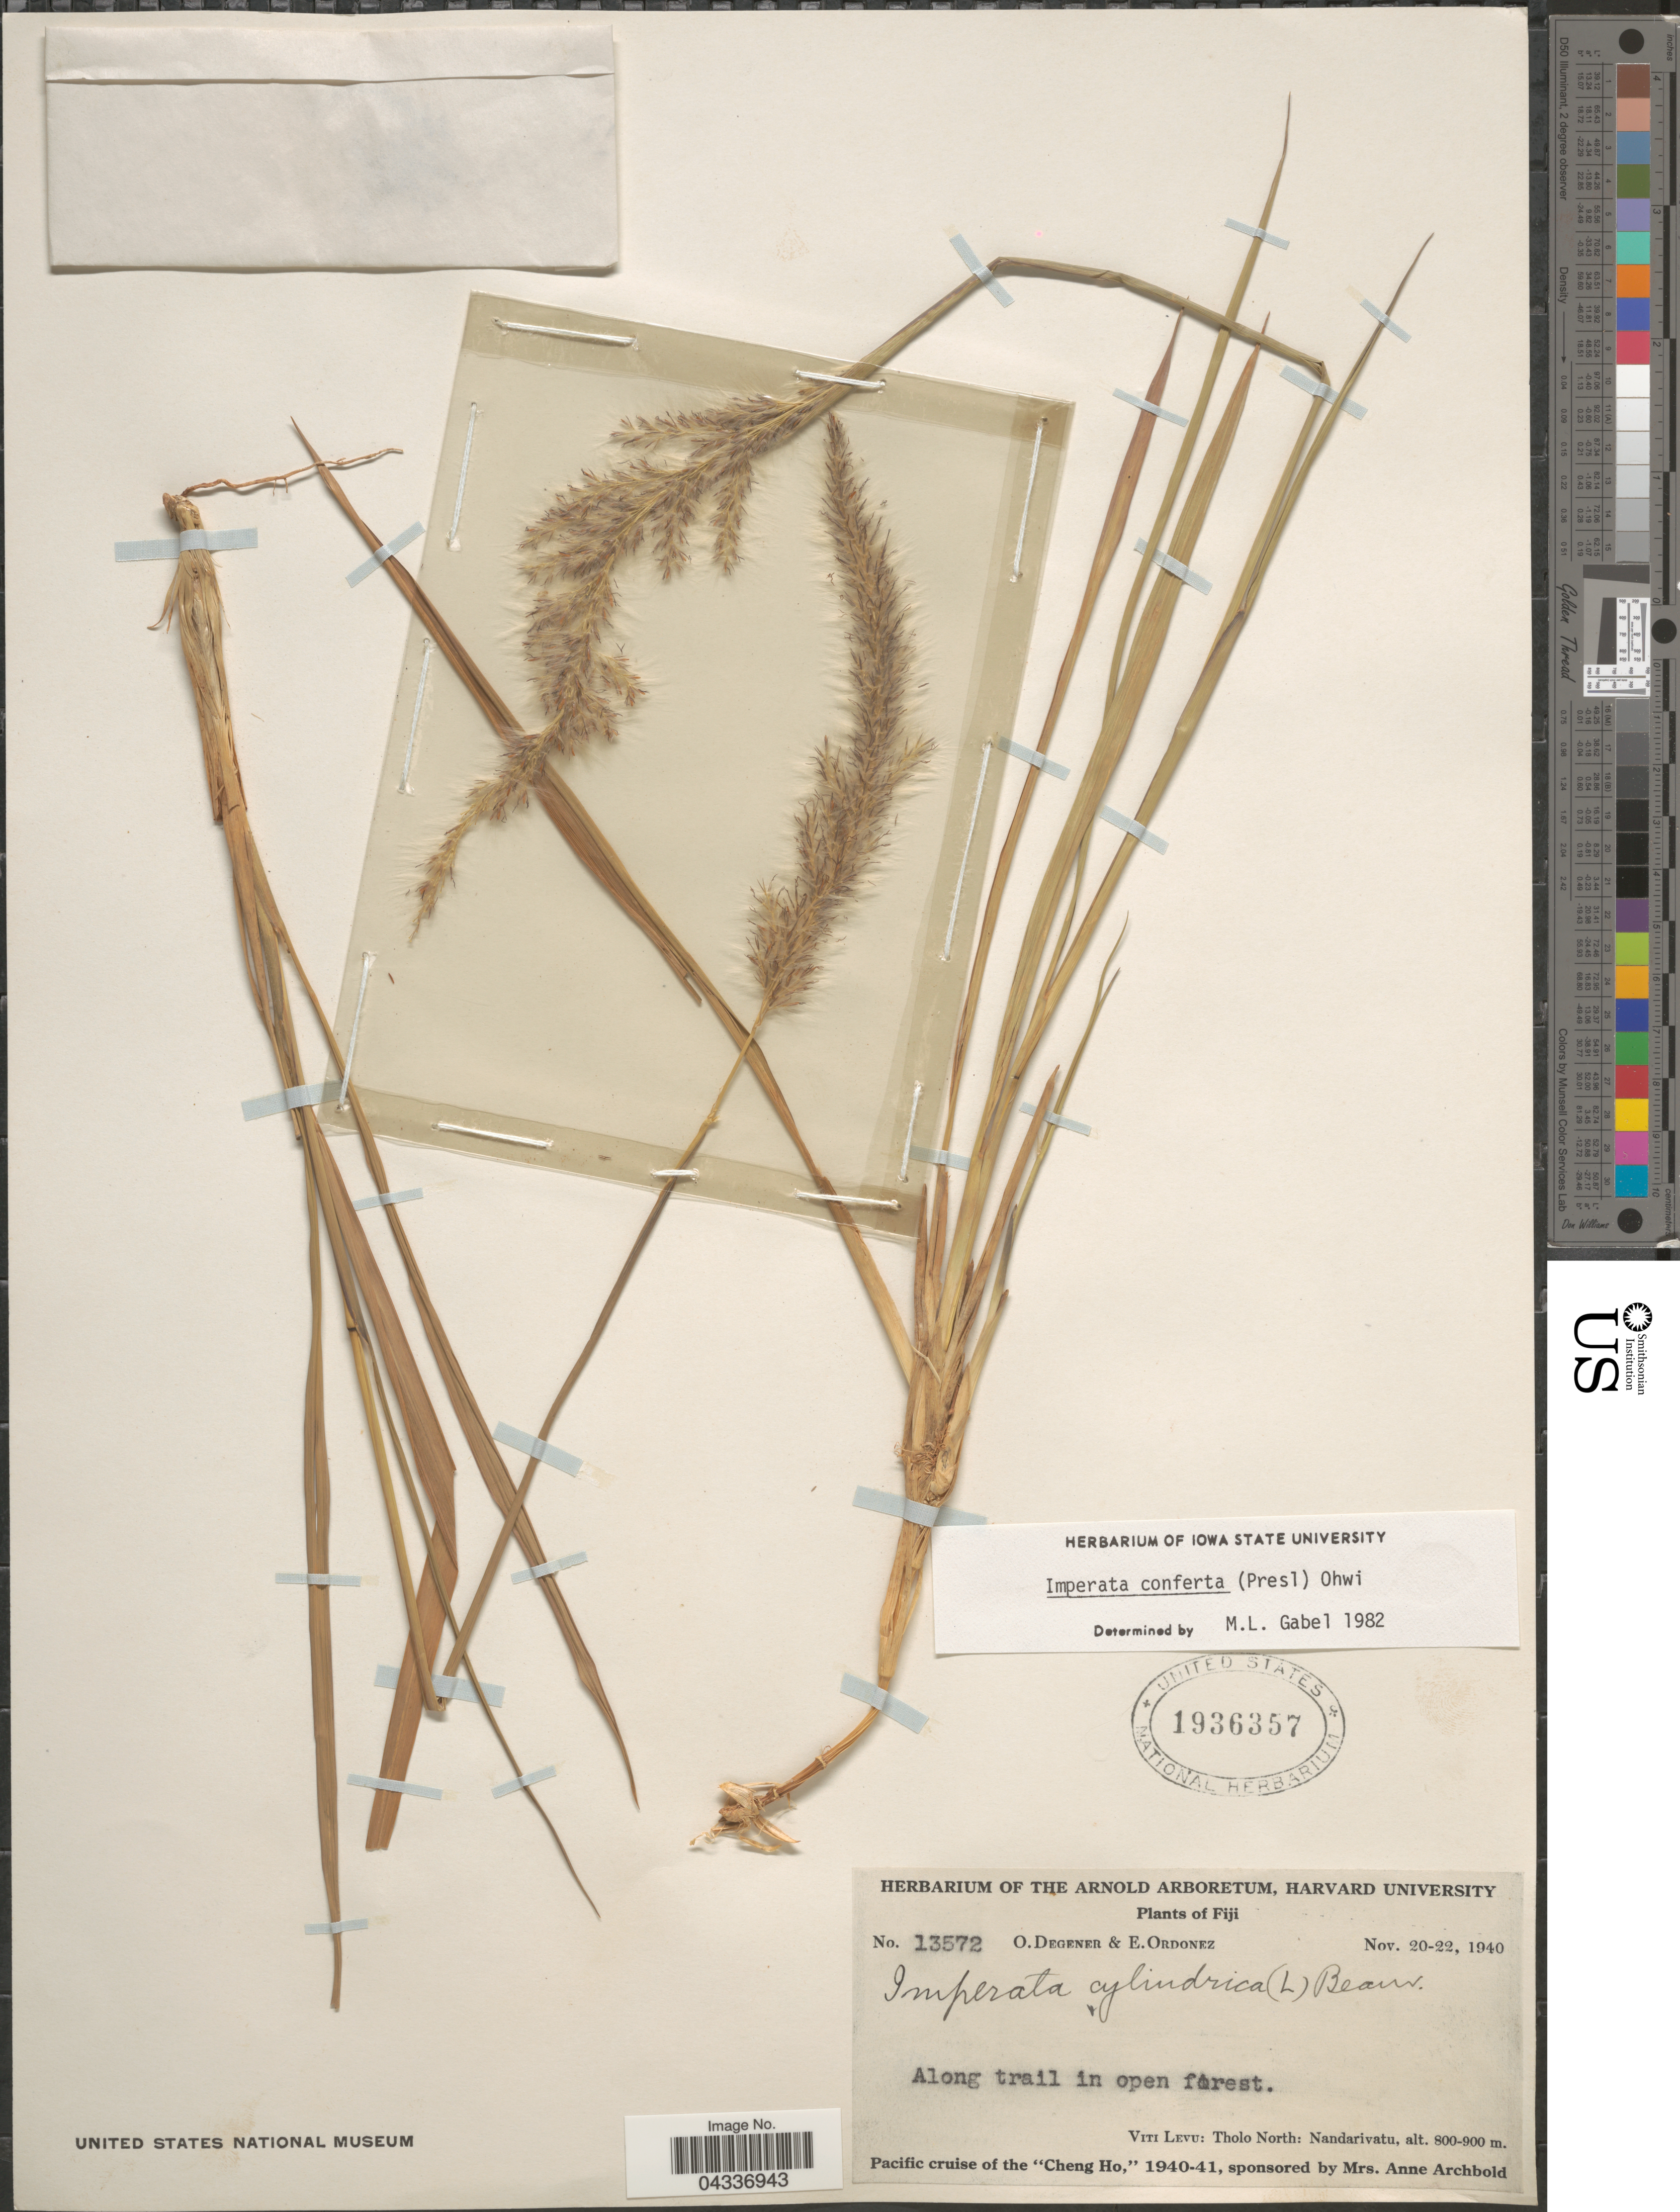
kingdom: Plantae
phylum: Tracheophyta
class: Liliopsida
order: Poales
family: Poaceae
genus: Imperata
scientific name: Imperata conferta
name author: (J. Presl) Ohwi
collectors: O. Degener & E. Ordonez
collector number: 13572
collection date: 1940-11-20/1940-11-22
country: Fiji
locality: Viti Levu: Tholo North: Nandarivatu.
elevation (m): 800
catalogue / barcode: US 1936357